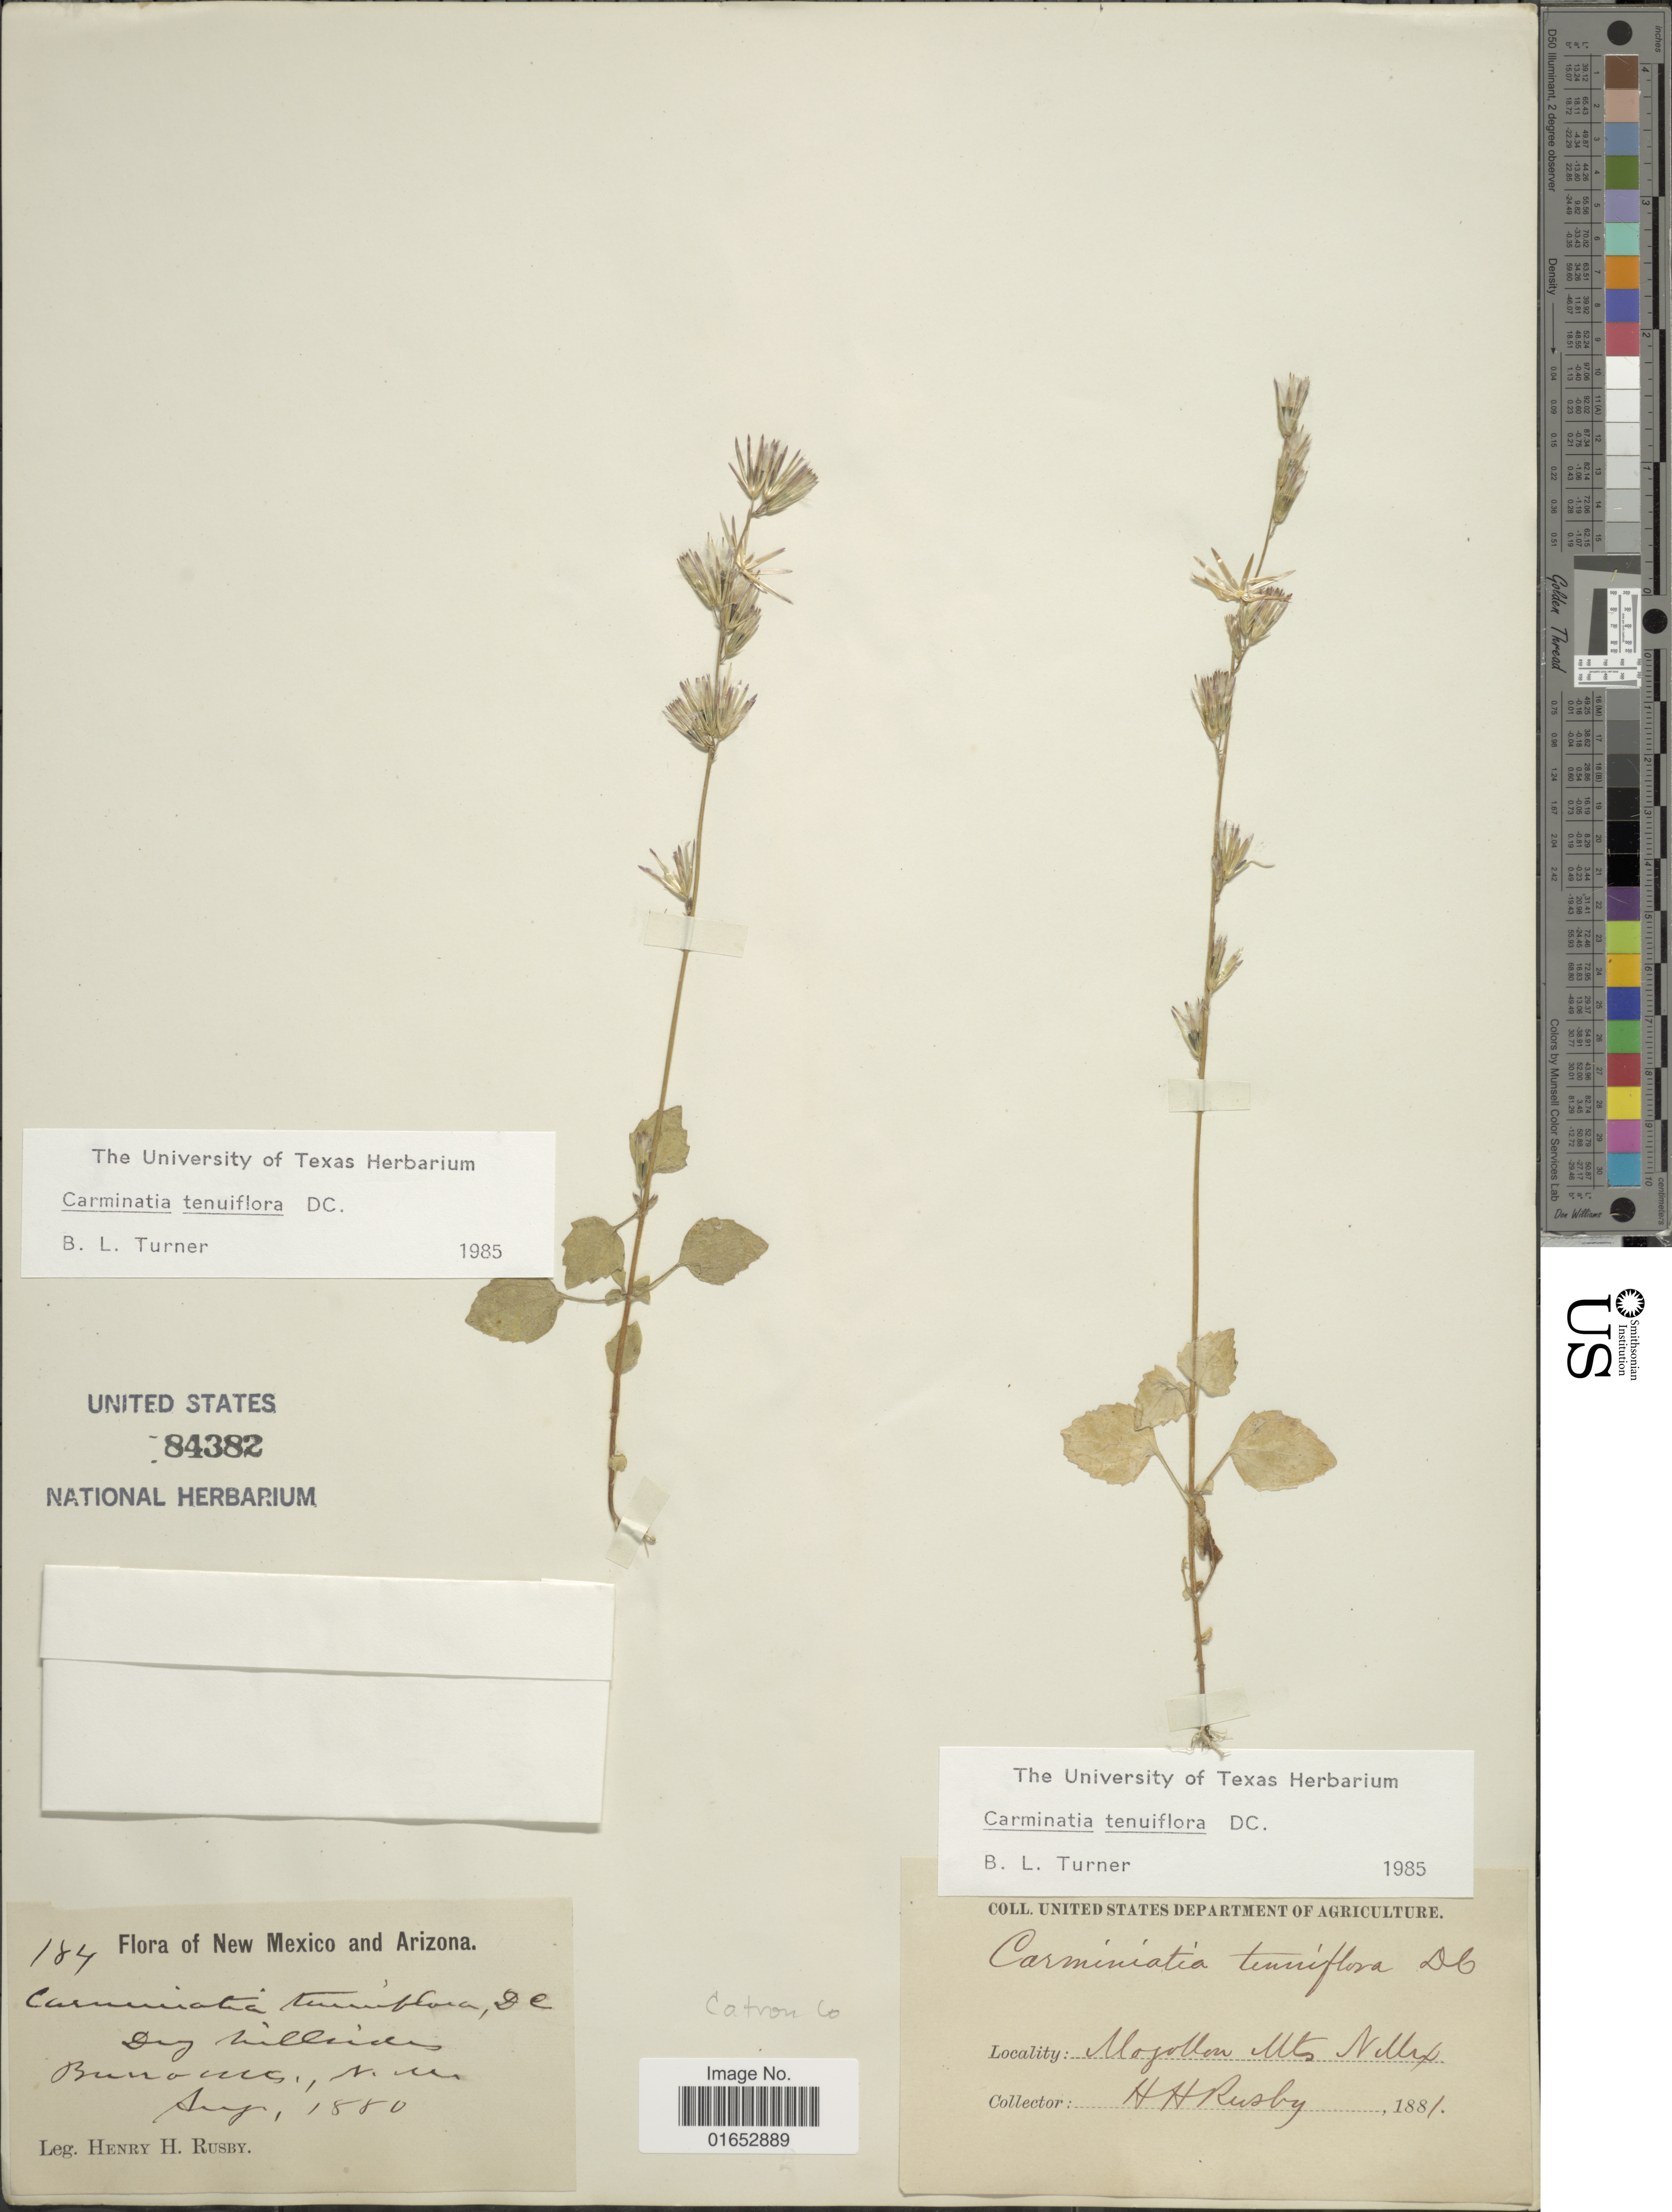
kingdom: Plantae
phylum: Tracheophyta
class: Magnoliopsida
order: Asterales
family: Asteraceae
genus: Carminatia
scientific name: Carminatia tenuiflora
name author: DC.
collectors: H. H. Rusby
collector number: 184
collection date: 1880-08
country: United States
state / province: New Mexico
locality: Burro Mts., N.M.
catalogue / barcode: US 84382